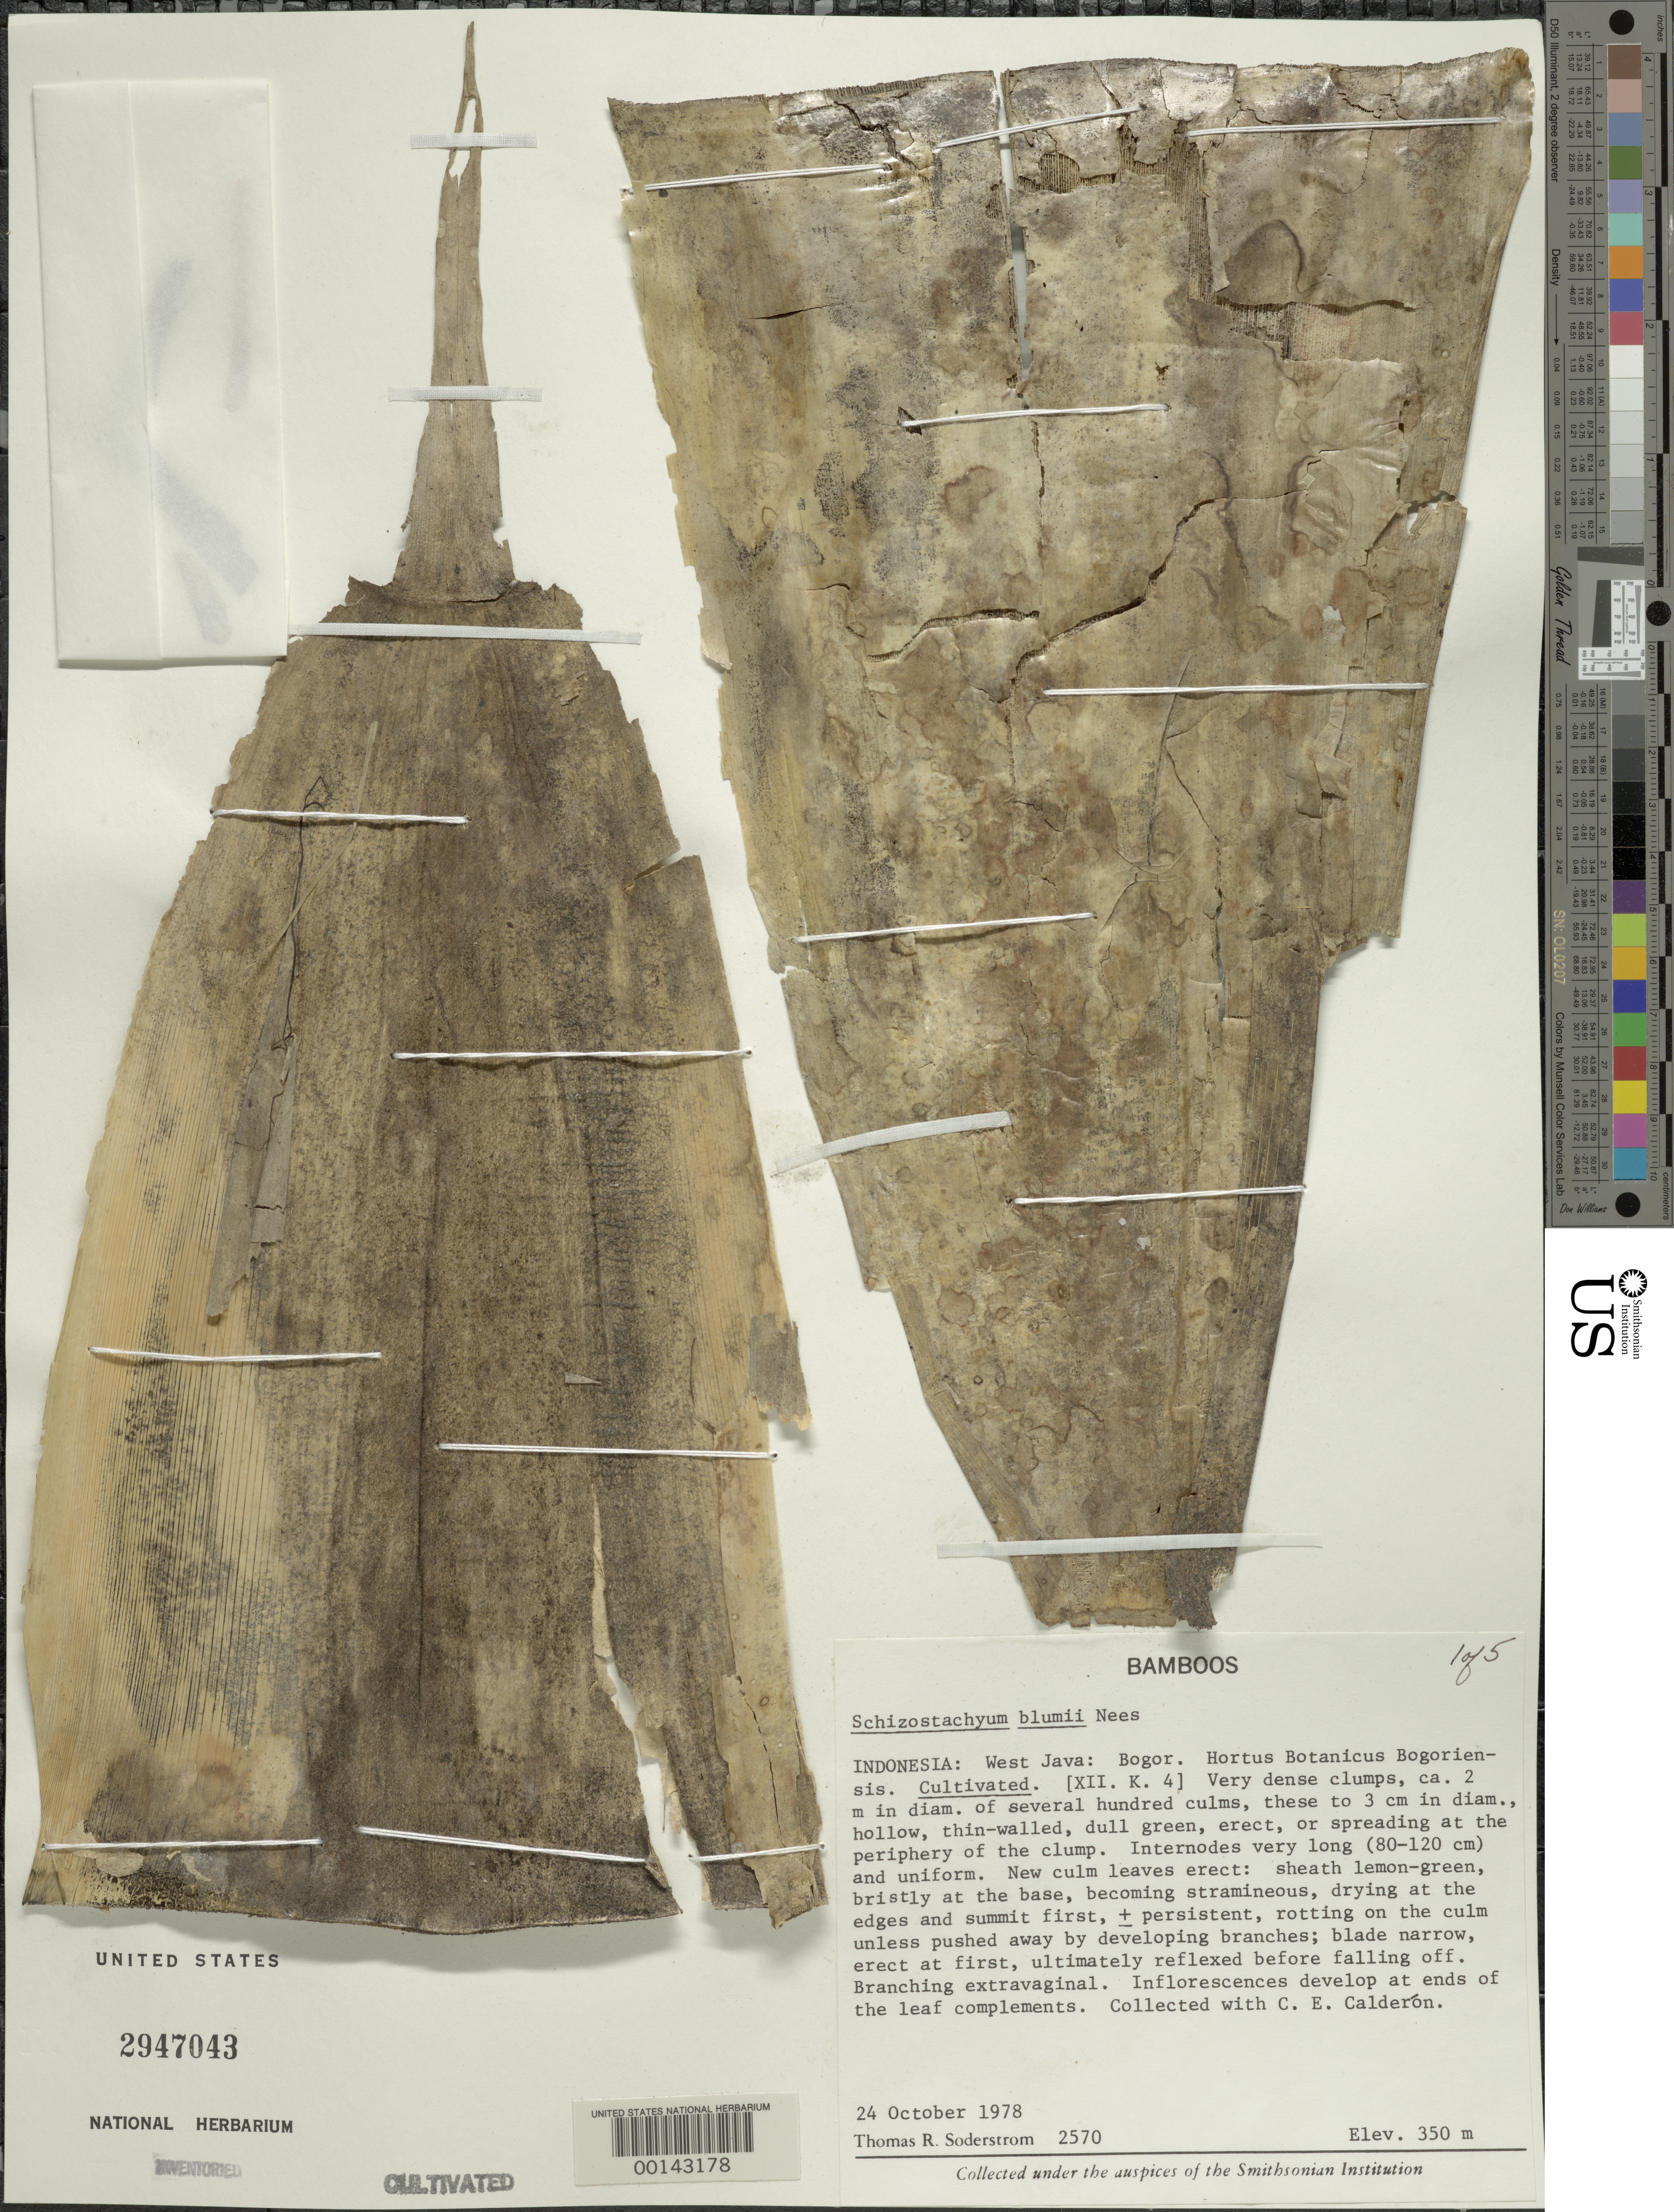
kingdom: Plantae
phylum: Tracheophyta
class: Liliopsida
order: Poales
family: Poaceae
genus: Schizostachyum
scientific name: Schizostachyum blumei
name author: Nees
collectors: T. R. Soderstrom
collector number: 2570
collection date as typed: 24 Oct 1978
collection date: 1978-10-24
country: Indonesia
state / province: Java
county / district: Jawa Barat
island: Java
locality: Bogor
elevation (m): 350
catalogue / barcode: US 2947043